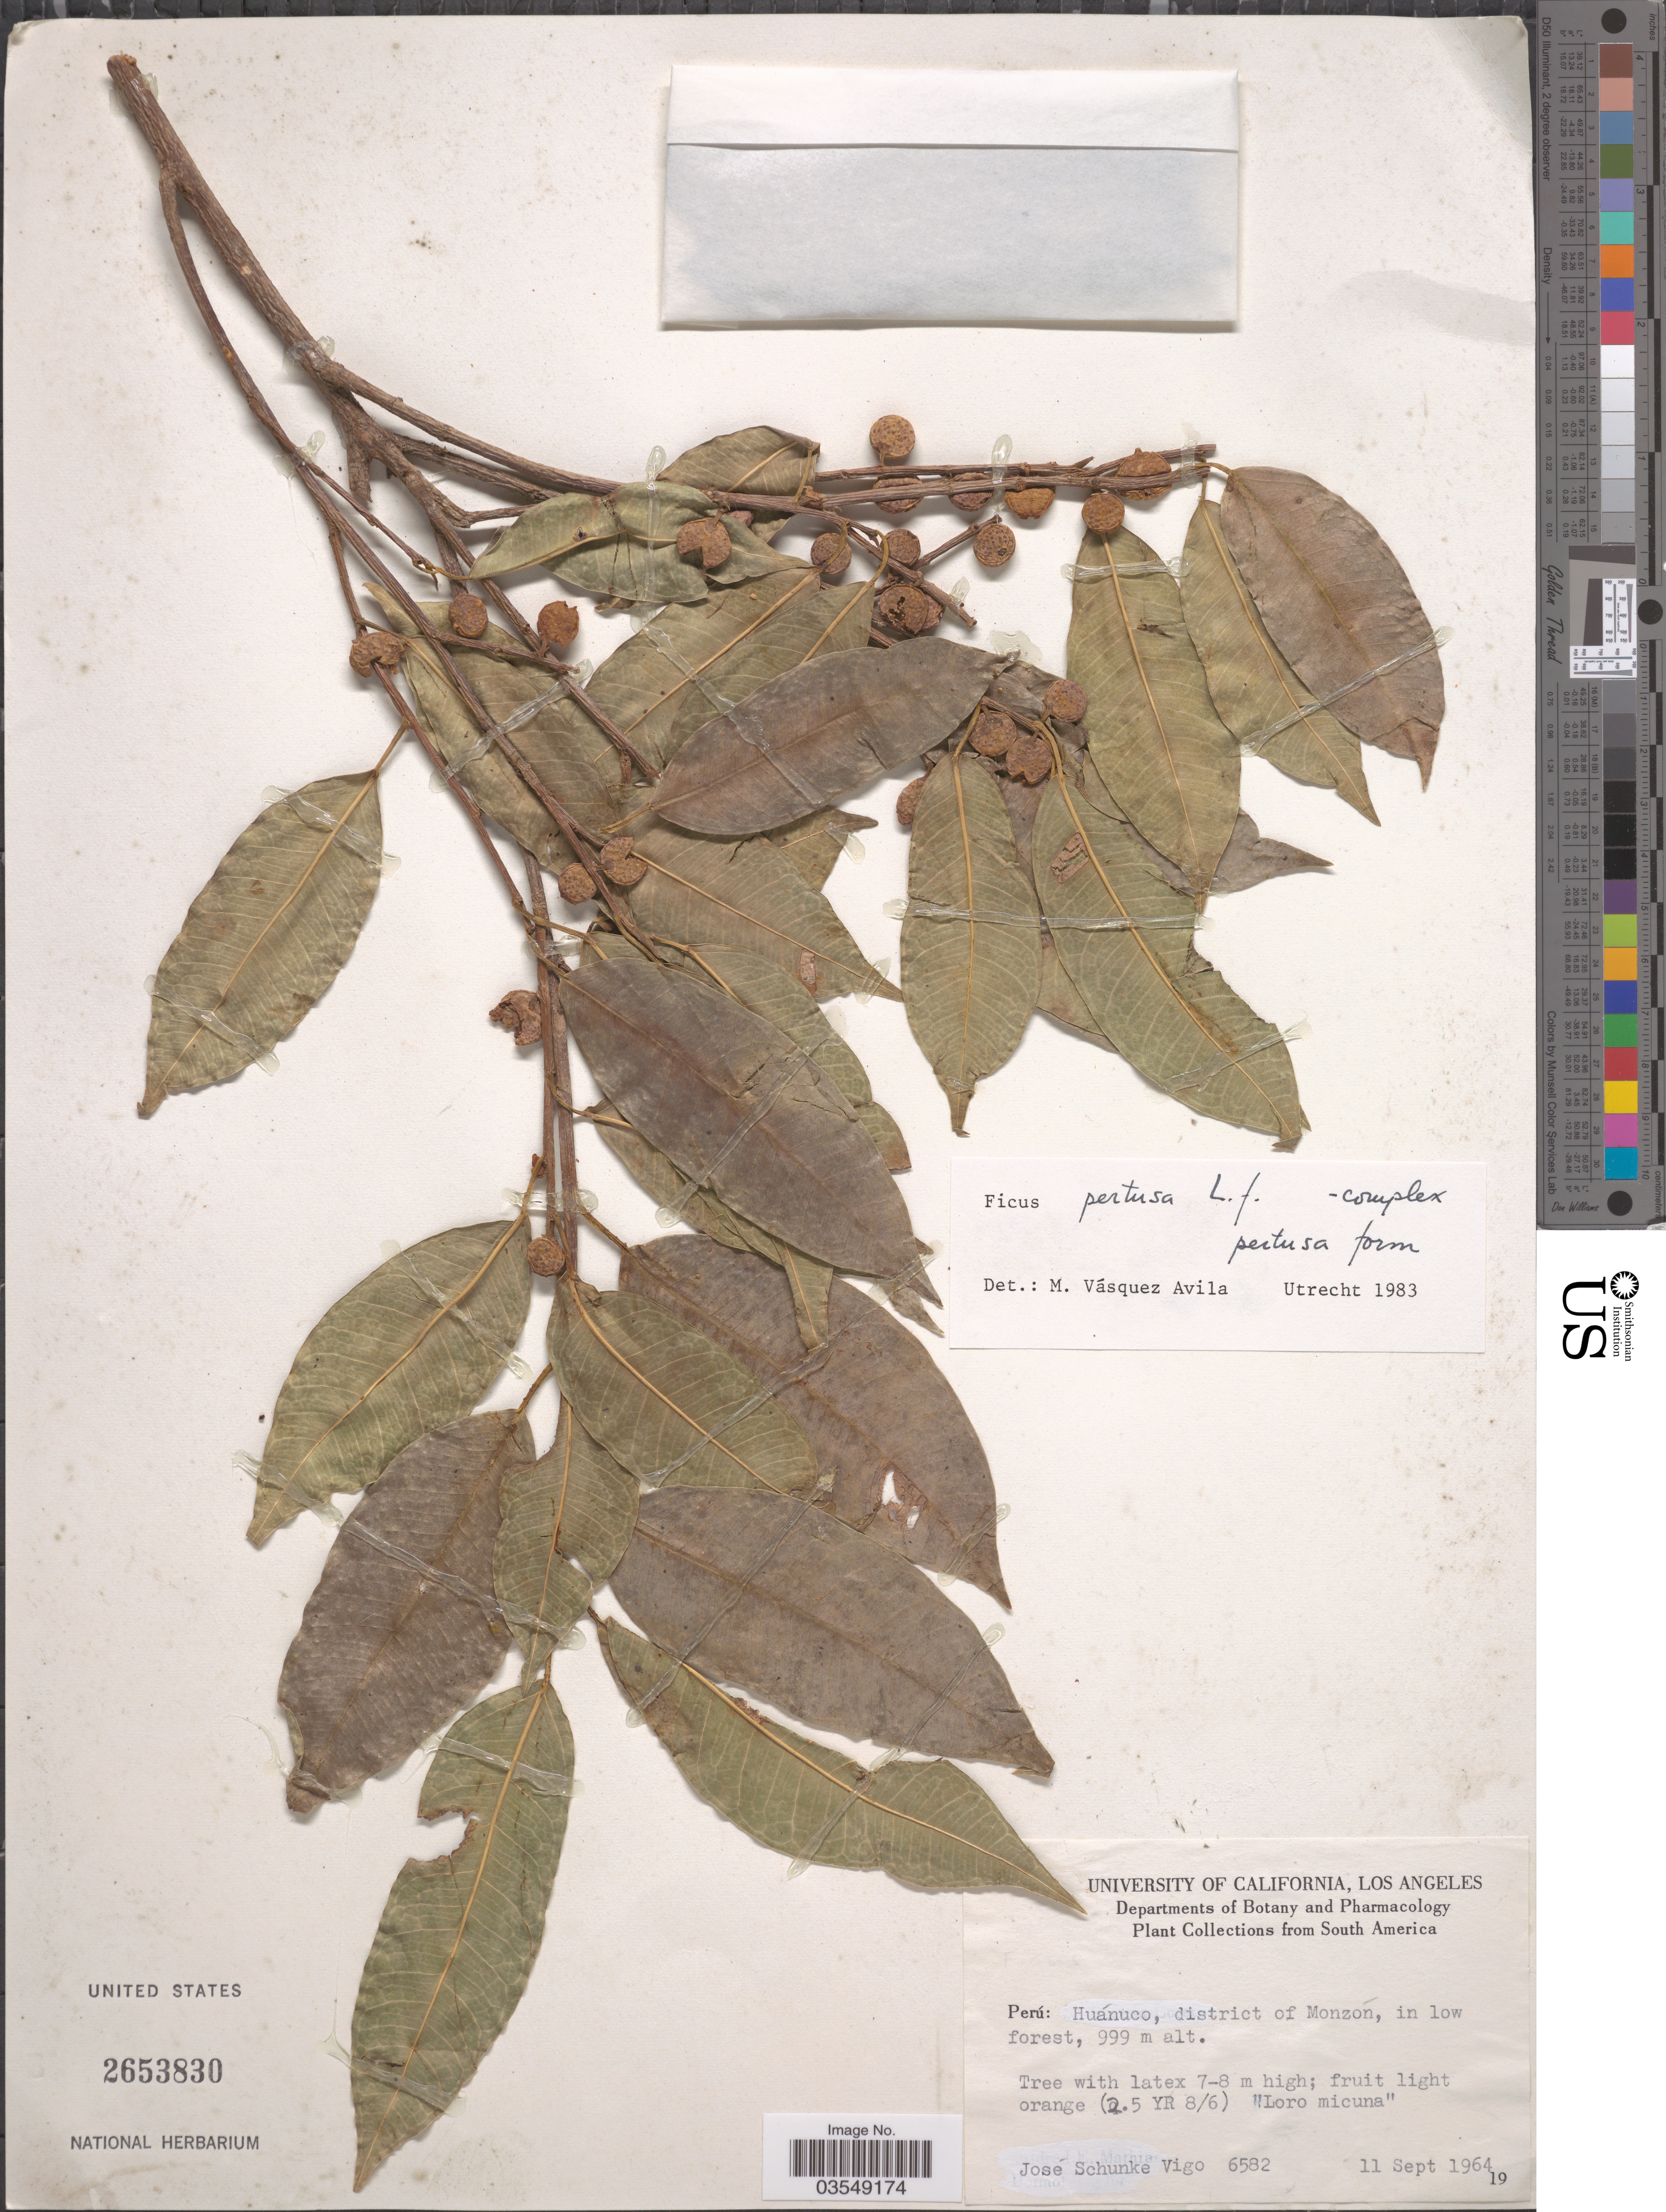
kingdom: Plantae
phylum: Tracheophyta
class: Magnoliopsida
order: Rosales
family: Moraceae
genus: Ficus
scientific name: Ficus pertusa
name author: L. f.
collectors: J. Schunke Vigo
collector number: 6582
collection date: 1964-09-11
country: Peru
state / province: Huánuco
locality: District of Monzón.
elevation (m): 999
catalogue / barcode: US 2653830